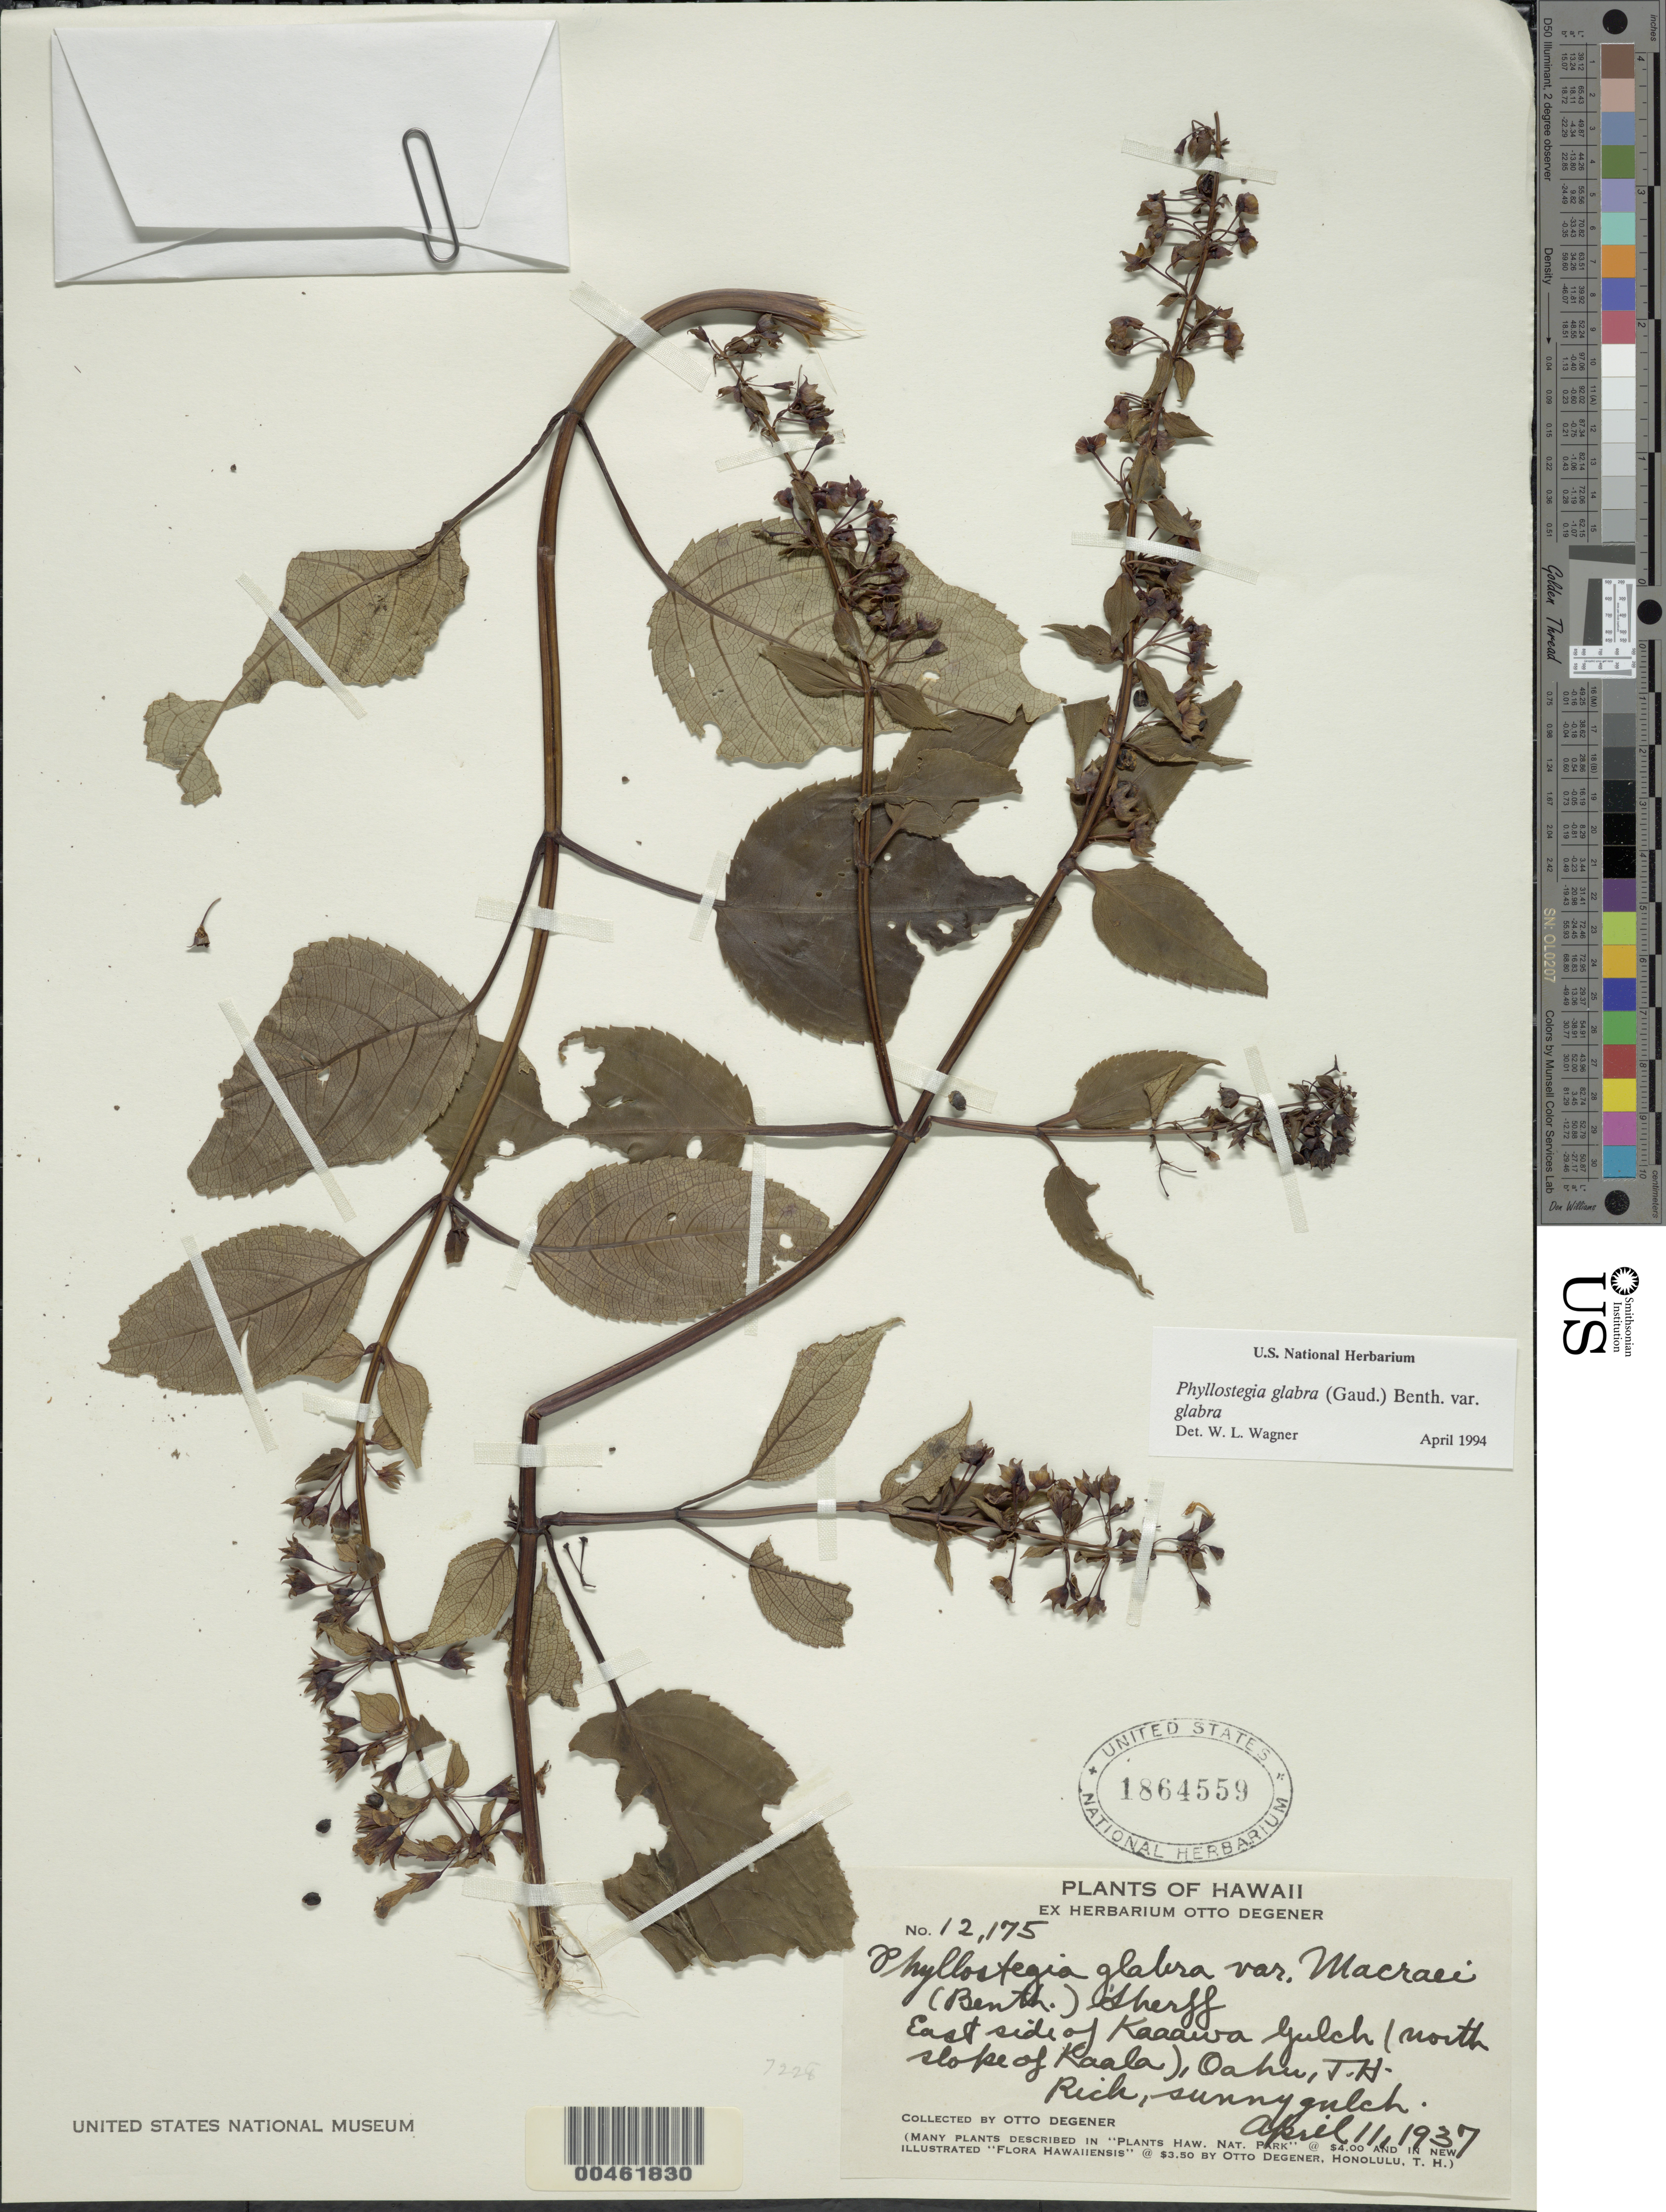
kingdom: Plantae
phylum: Tracheophyta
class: Magnoliopsida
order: Lamiales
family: Lamiaceae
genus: Phyllostegia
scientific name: Phyllostegia glabra var. glabra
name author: (Gaudich.) Benth.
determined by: Wagner, W. L., (BOT), Smithsonian Institution - National Museum of Natural History (UNITED STATES)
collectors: O. Degener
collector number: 12175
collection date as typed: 11 Apr 1937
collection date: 1937-04-11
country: United States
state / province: Hawaii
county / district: Honolulu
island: Oahu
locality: East side of Kaaawa Gulch (N slope of Kaala)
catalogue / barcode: US 1864559